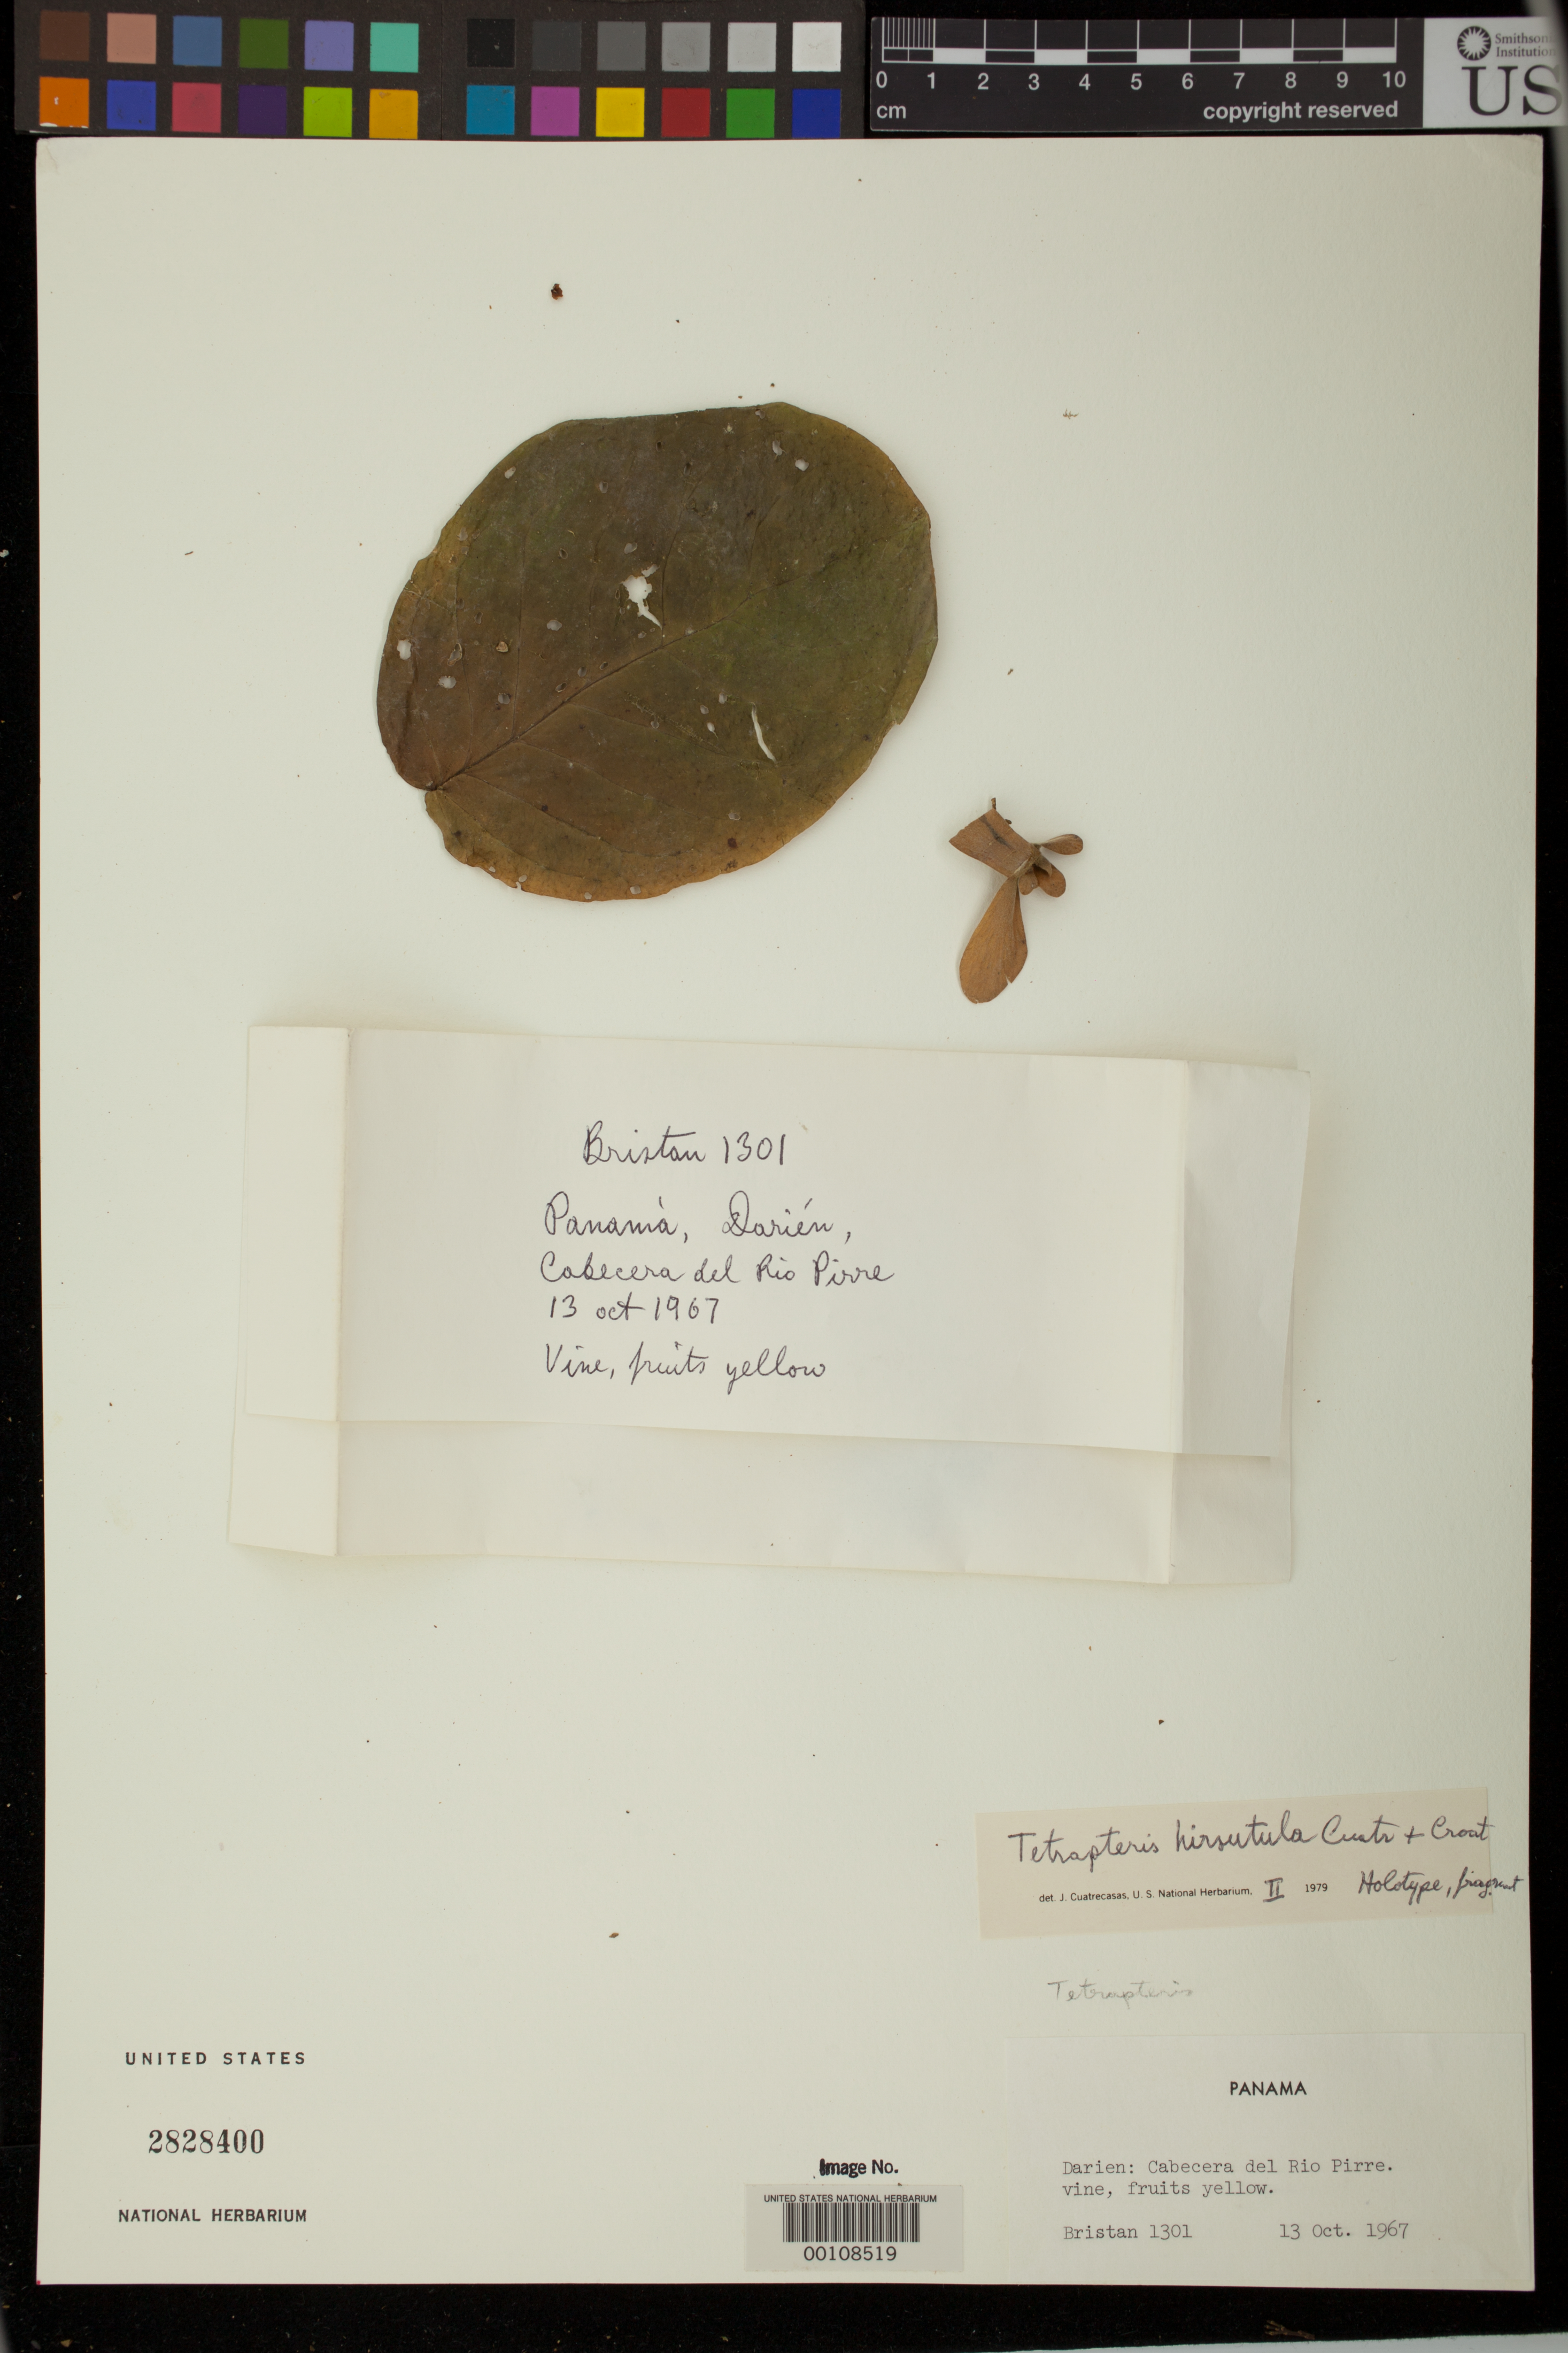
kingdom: Plantae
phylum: Tracheophyta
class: Magnoliopsida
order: Malpighiales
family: Malpighiaceae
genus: Tetrapterys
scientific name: Tetrapterys hirsutula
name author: Cuatrec. & Croat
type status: Isotype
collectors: N. Bristan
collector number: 1301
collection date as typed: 13 Oct 1967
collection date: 1967-10-13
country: Panama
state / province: Darién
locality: Cabecero del Rio Pirre.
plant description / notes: Fragmentary material in packet, annotated by Cuatrecasas (1979) "Holotype, fragment". Protologue explicitly (and only) cites USNH 2629988 as holotype.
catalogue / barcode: US 2828400